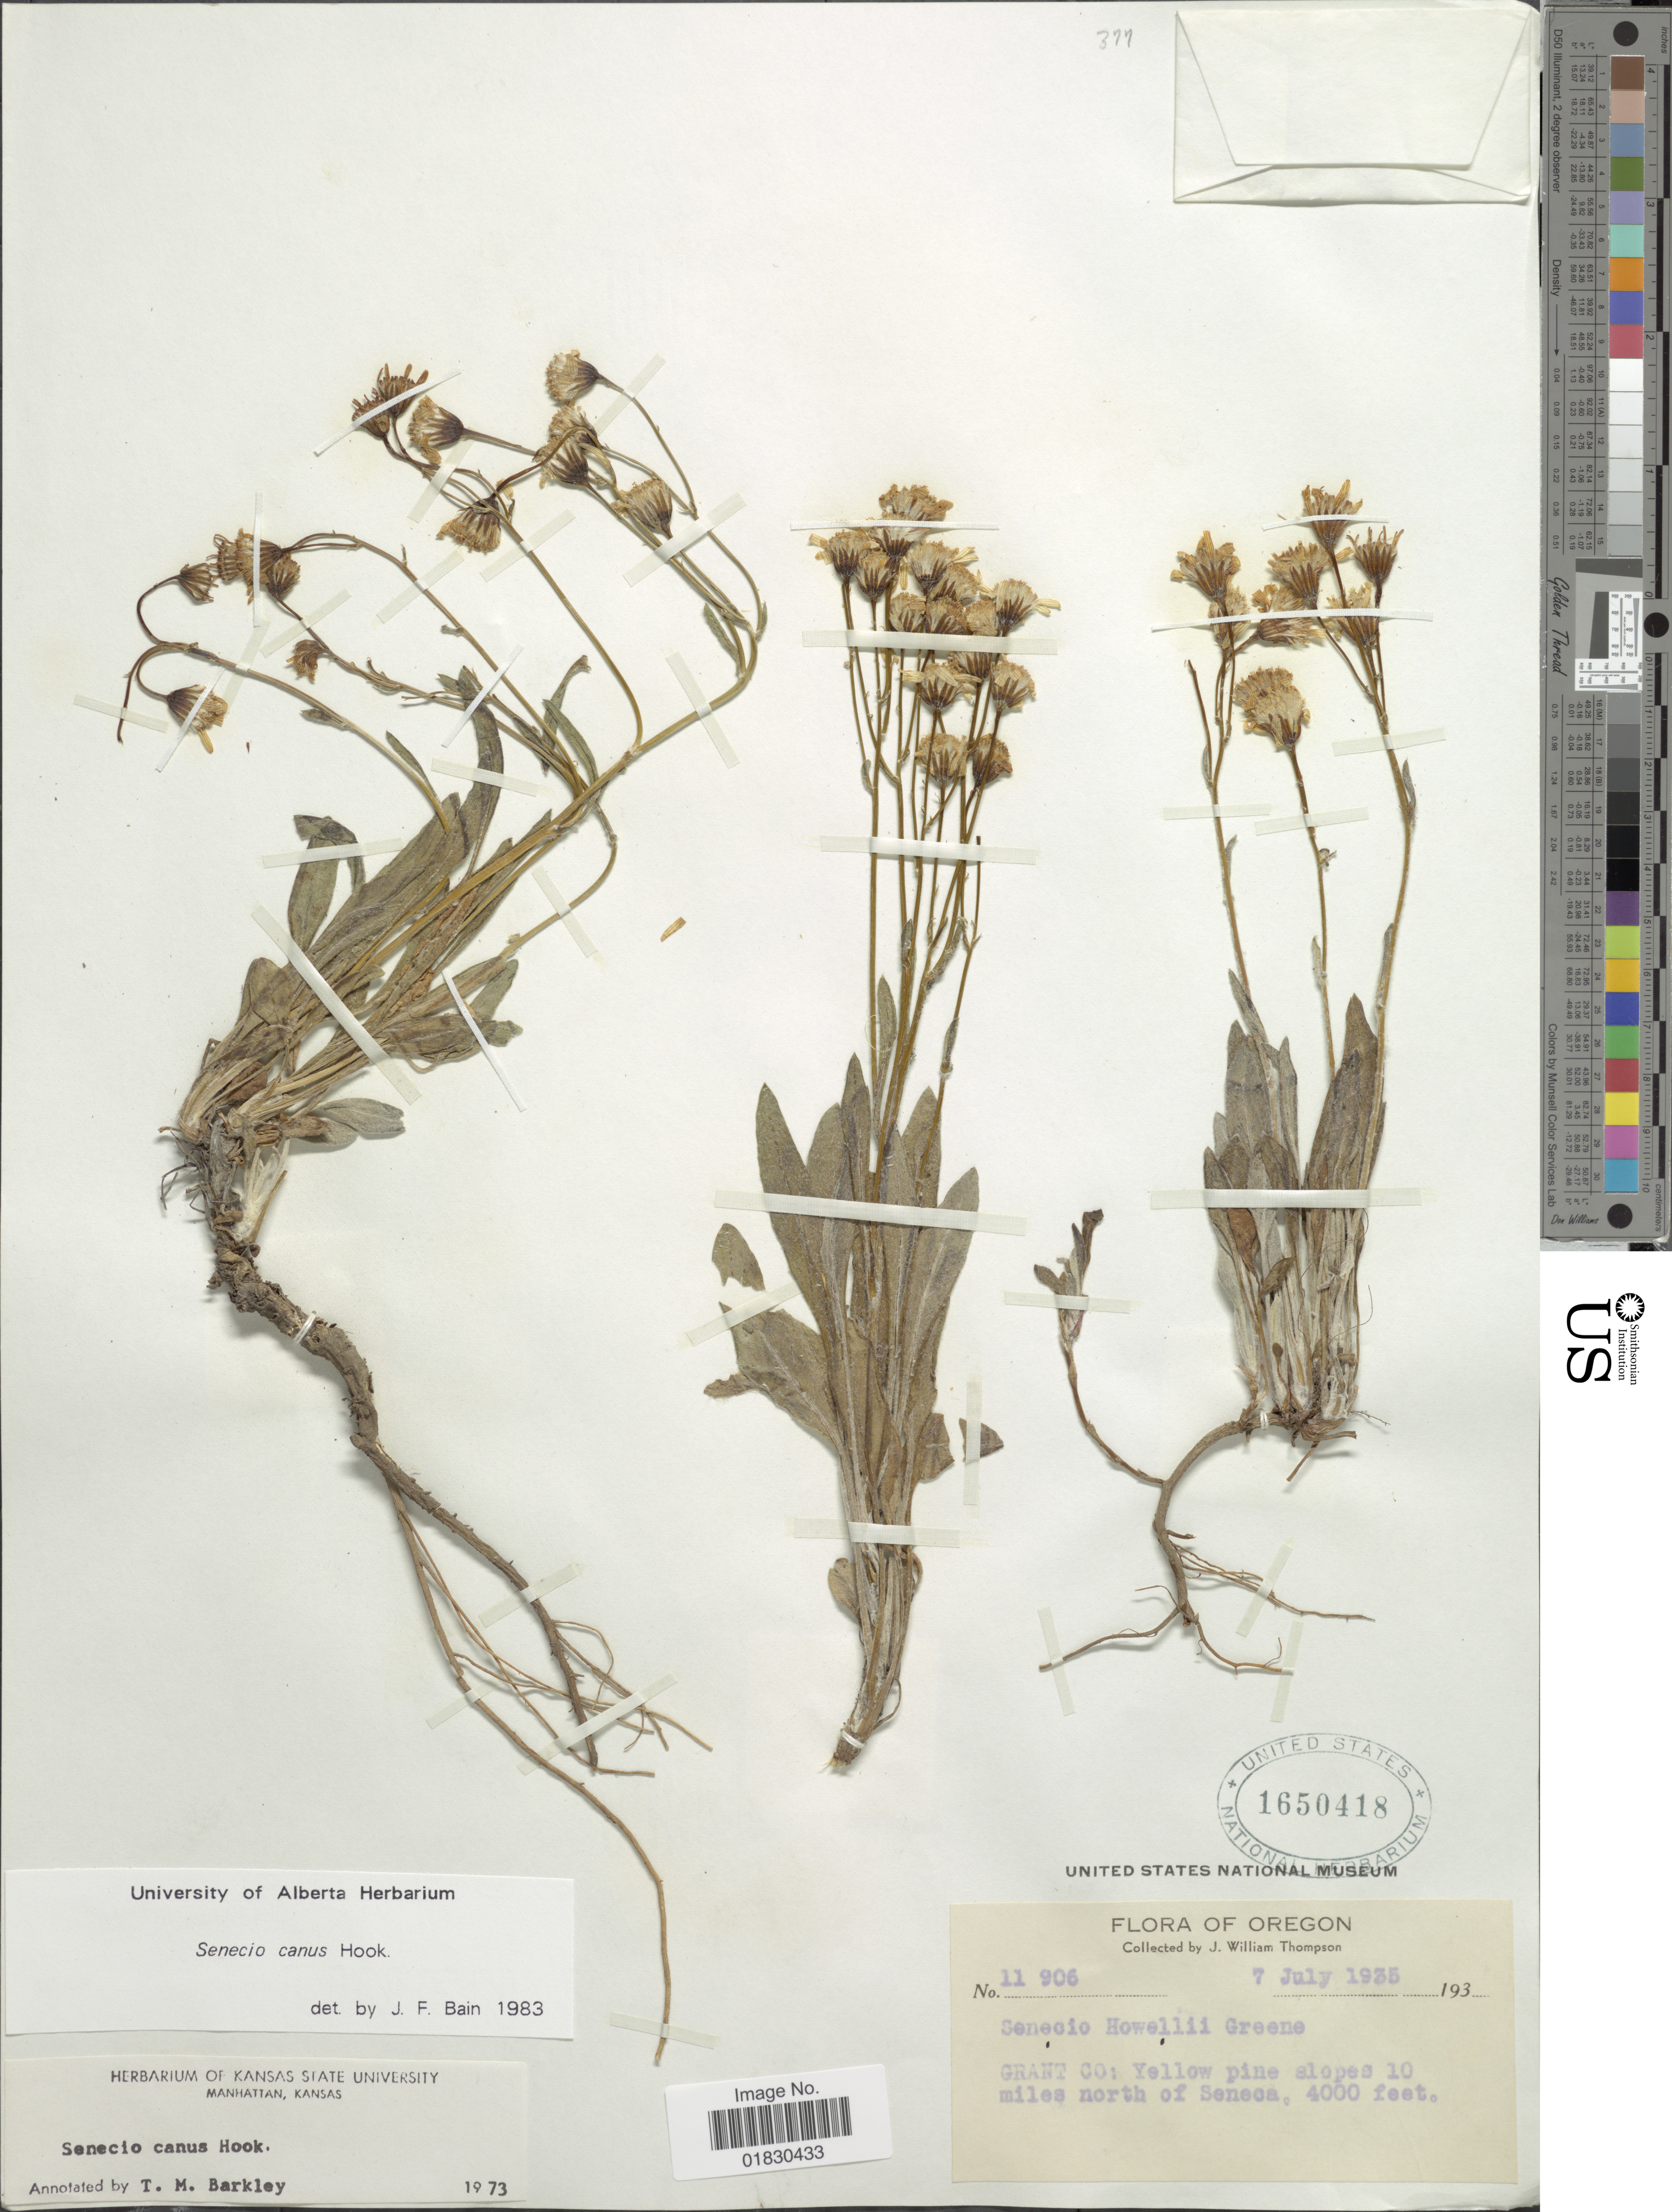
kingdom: Plantae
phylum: Tracheophyta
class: Magnoliopsida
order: Asterales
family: Asteraceae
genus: Packera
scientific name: Packera cana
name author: (Hook.) W.A. Weber & Á. Löve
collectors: J. W. Thompson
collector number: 11906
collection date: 1935-07-07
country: United States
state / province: Oregon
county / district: Grant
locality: Grant Co: Yellow pine slopes 10 miles north of Seneca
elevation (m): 1219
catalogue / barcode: US 1650418